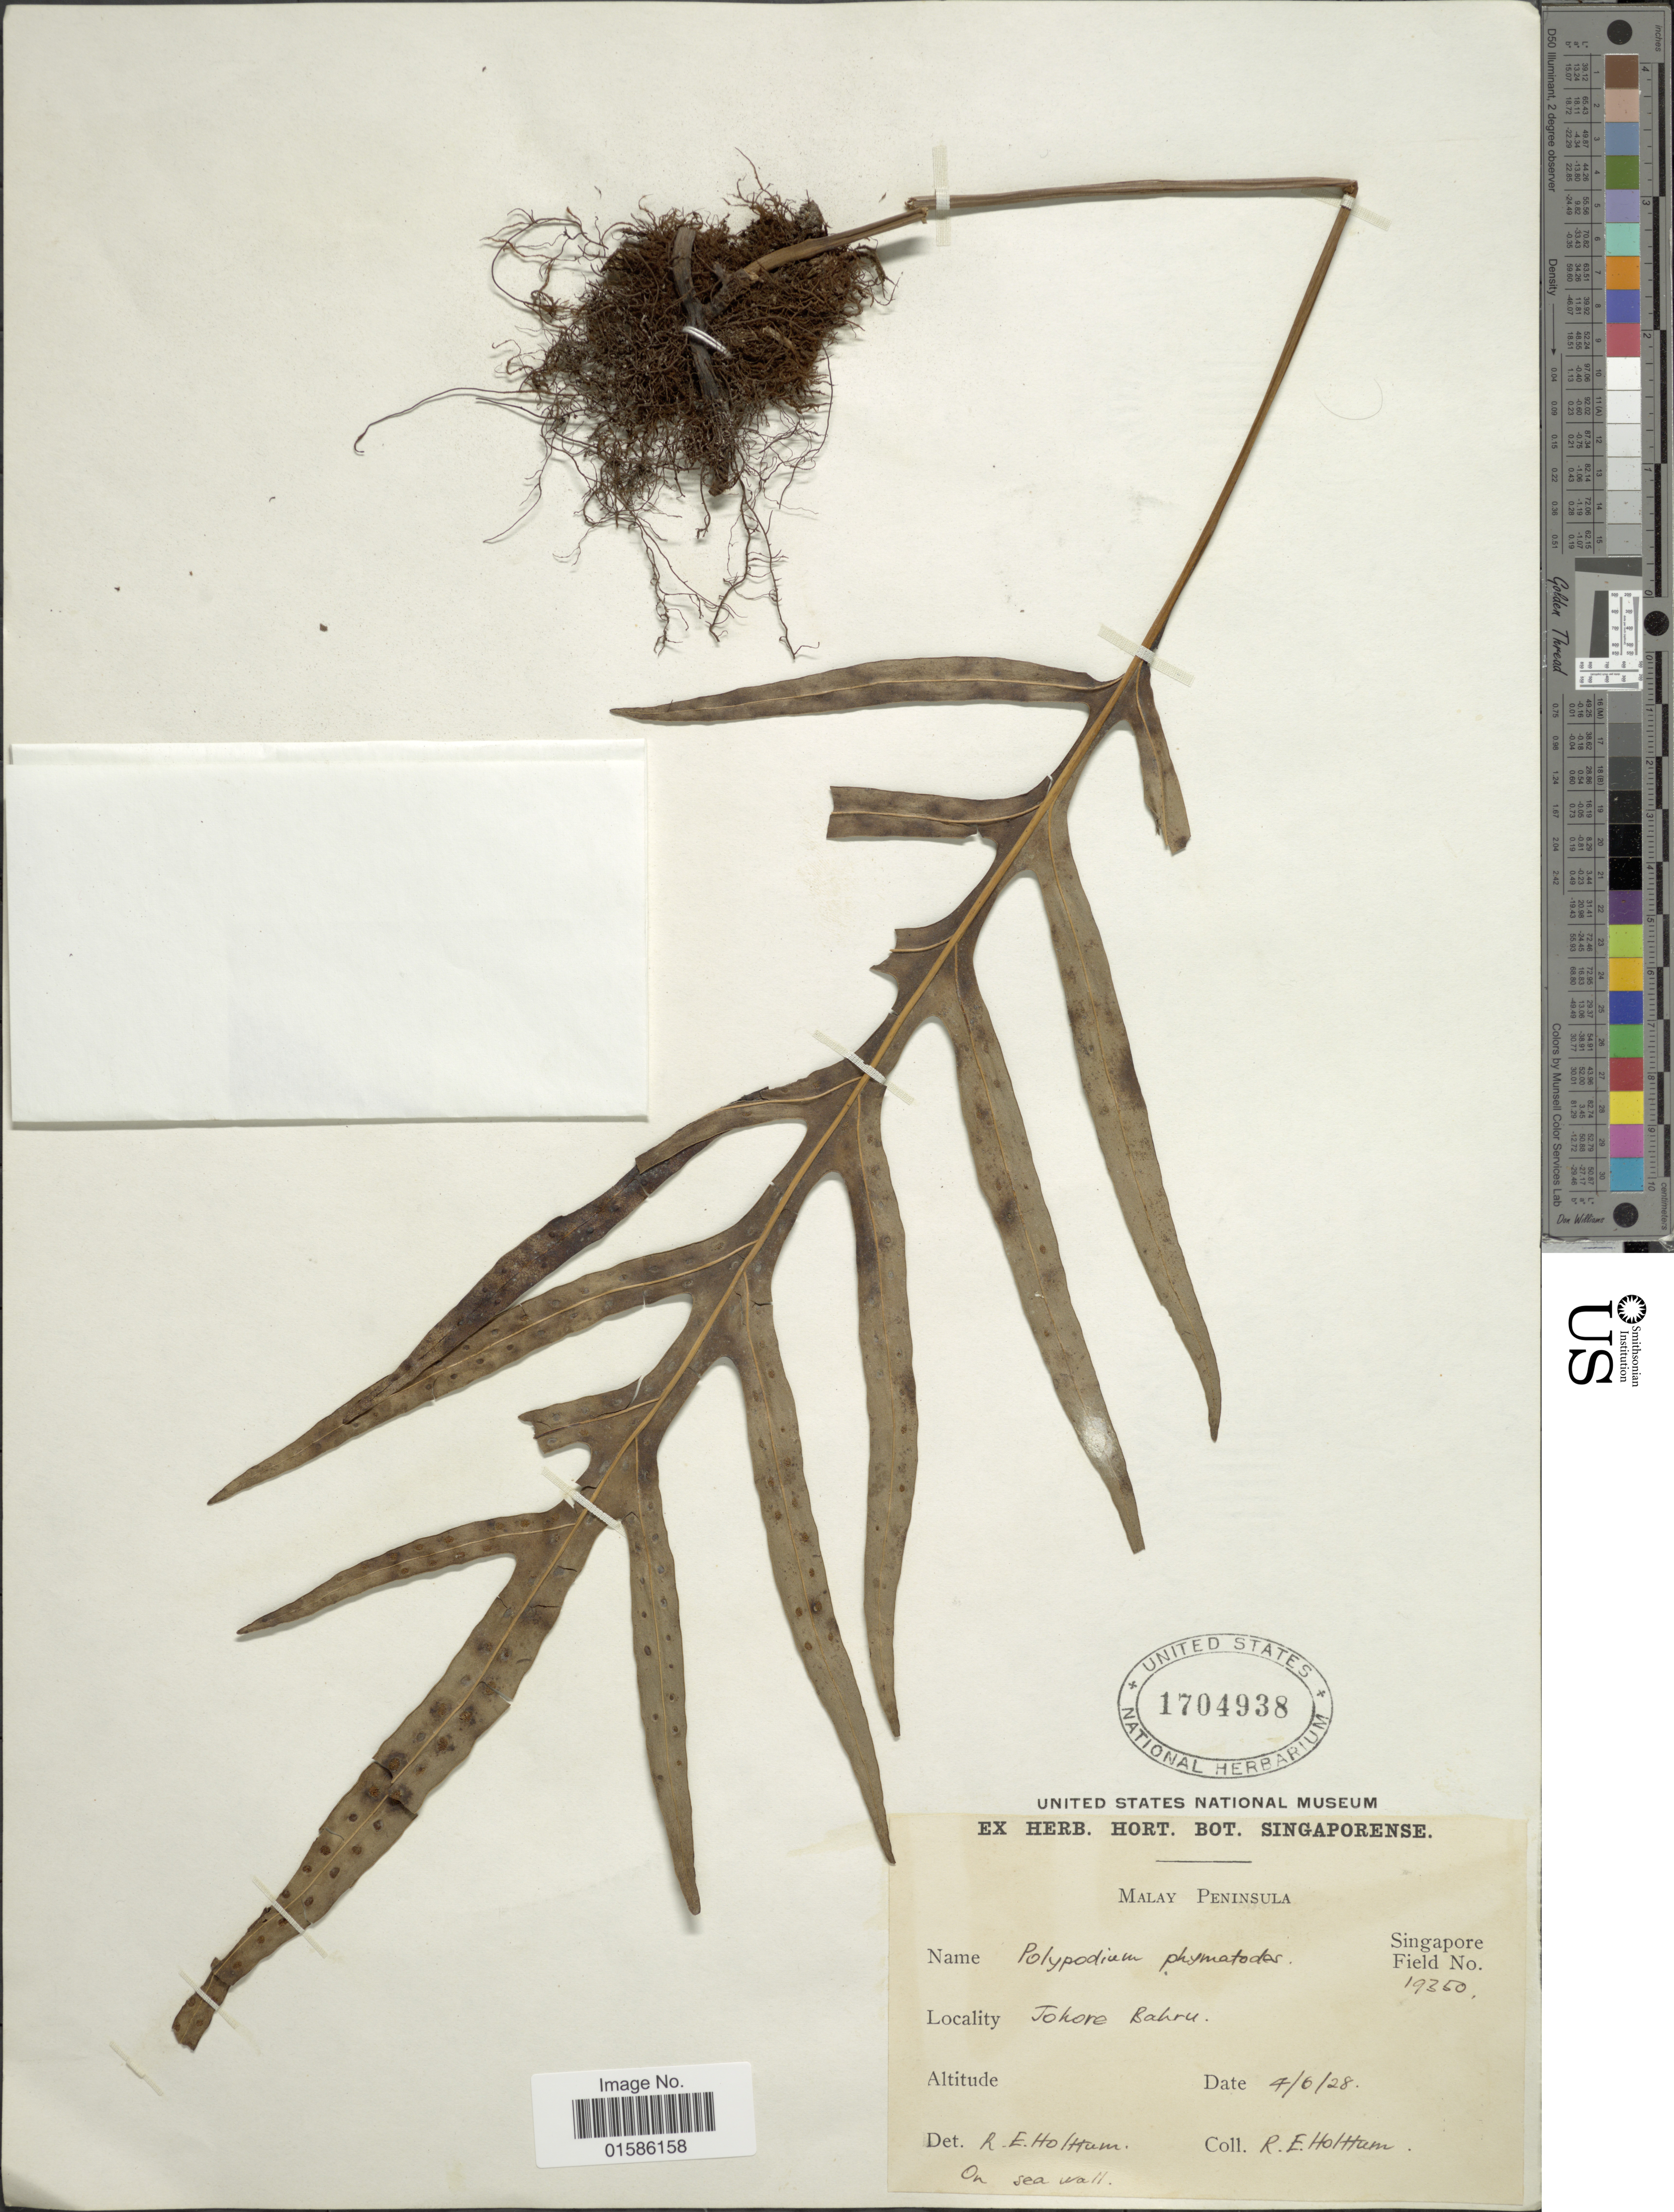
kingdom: Plantae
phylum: Tracheophyta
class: Polypodiopsida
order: Polypodiales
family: Polypodiaceae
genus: Microsorum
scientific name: Microsorum scolopendria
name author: (Burm. f.) Copel.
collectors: R. E. Holttum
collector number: Singapore Field 19350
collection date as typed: Transcribed d/m/y: 4/6/28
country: Malaysia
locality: Malay Peninsula, Johore Bahru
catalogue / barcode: US 1704938